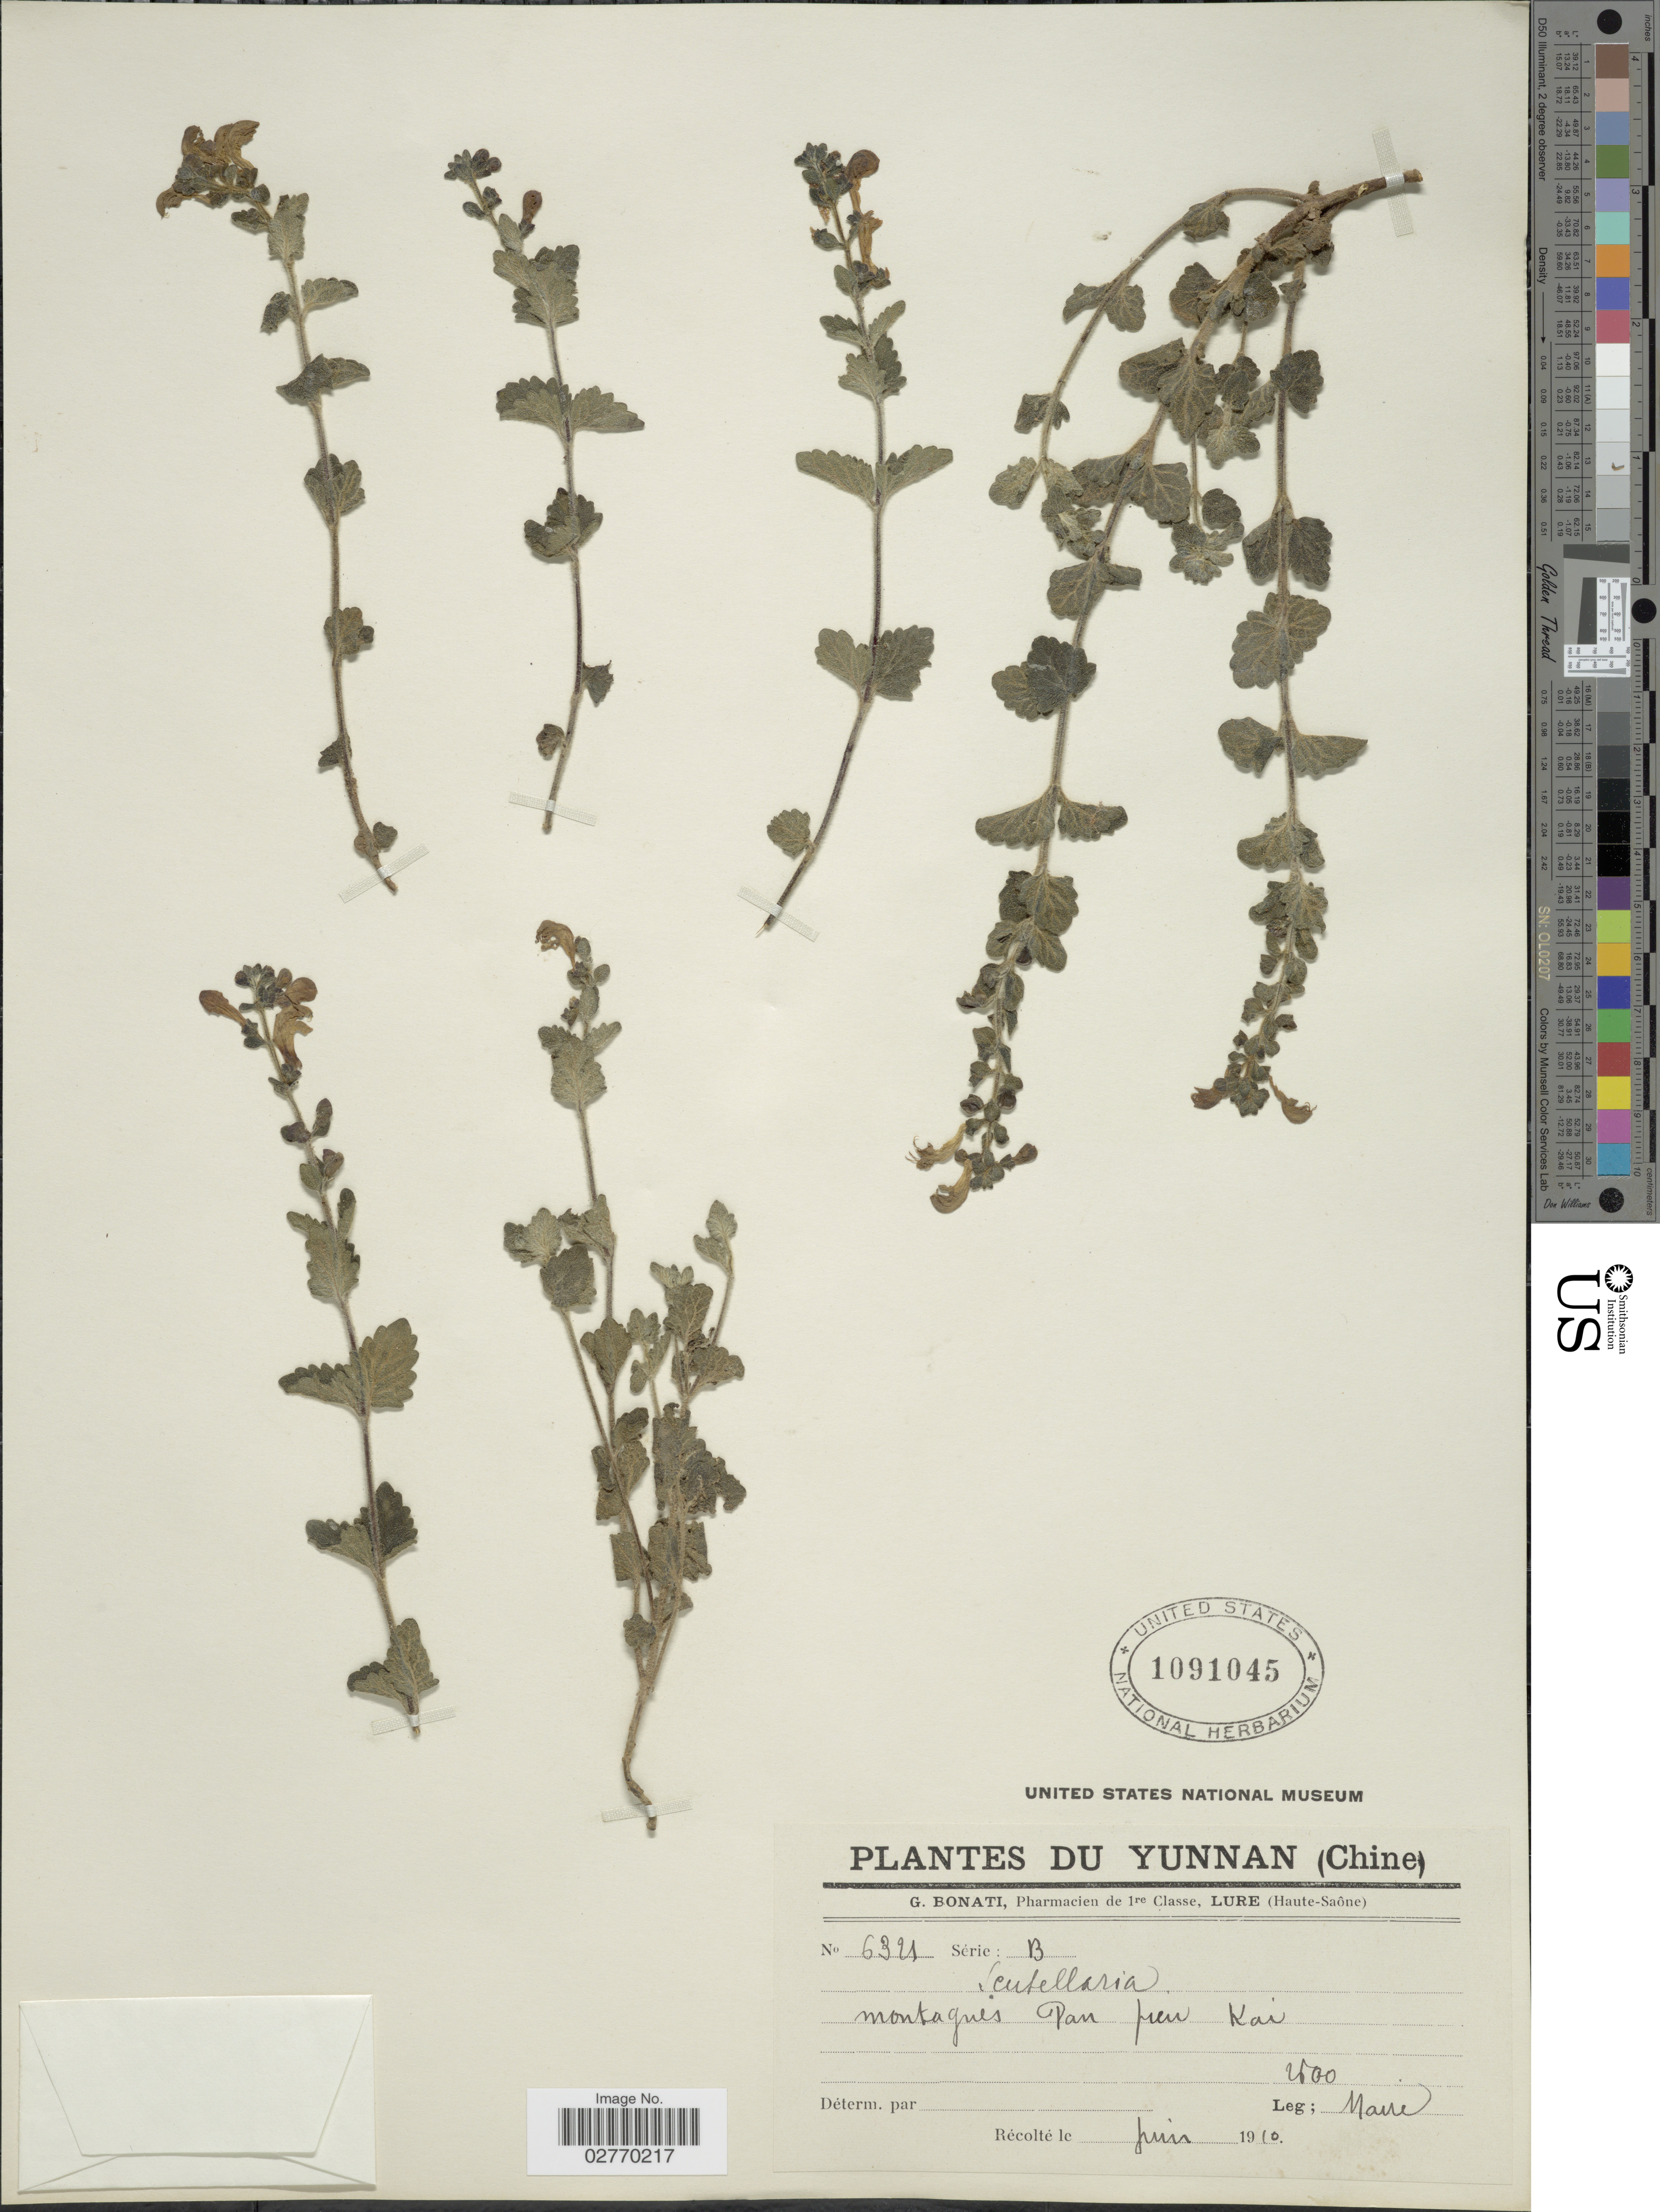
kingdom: Plantae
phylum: Tracheophyta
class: Magnoliopsida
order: Lamiales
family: Lamiaceae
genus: Scutellaria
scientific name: Scutellaria sp.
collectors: Maire, --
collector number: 632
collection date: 1910-06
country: China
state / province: Yunnan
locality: Montagnes Pan fieu [interpreted] Kai.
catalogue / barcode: US 1091045